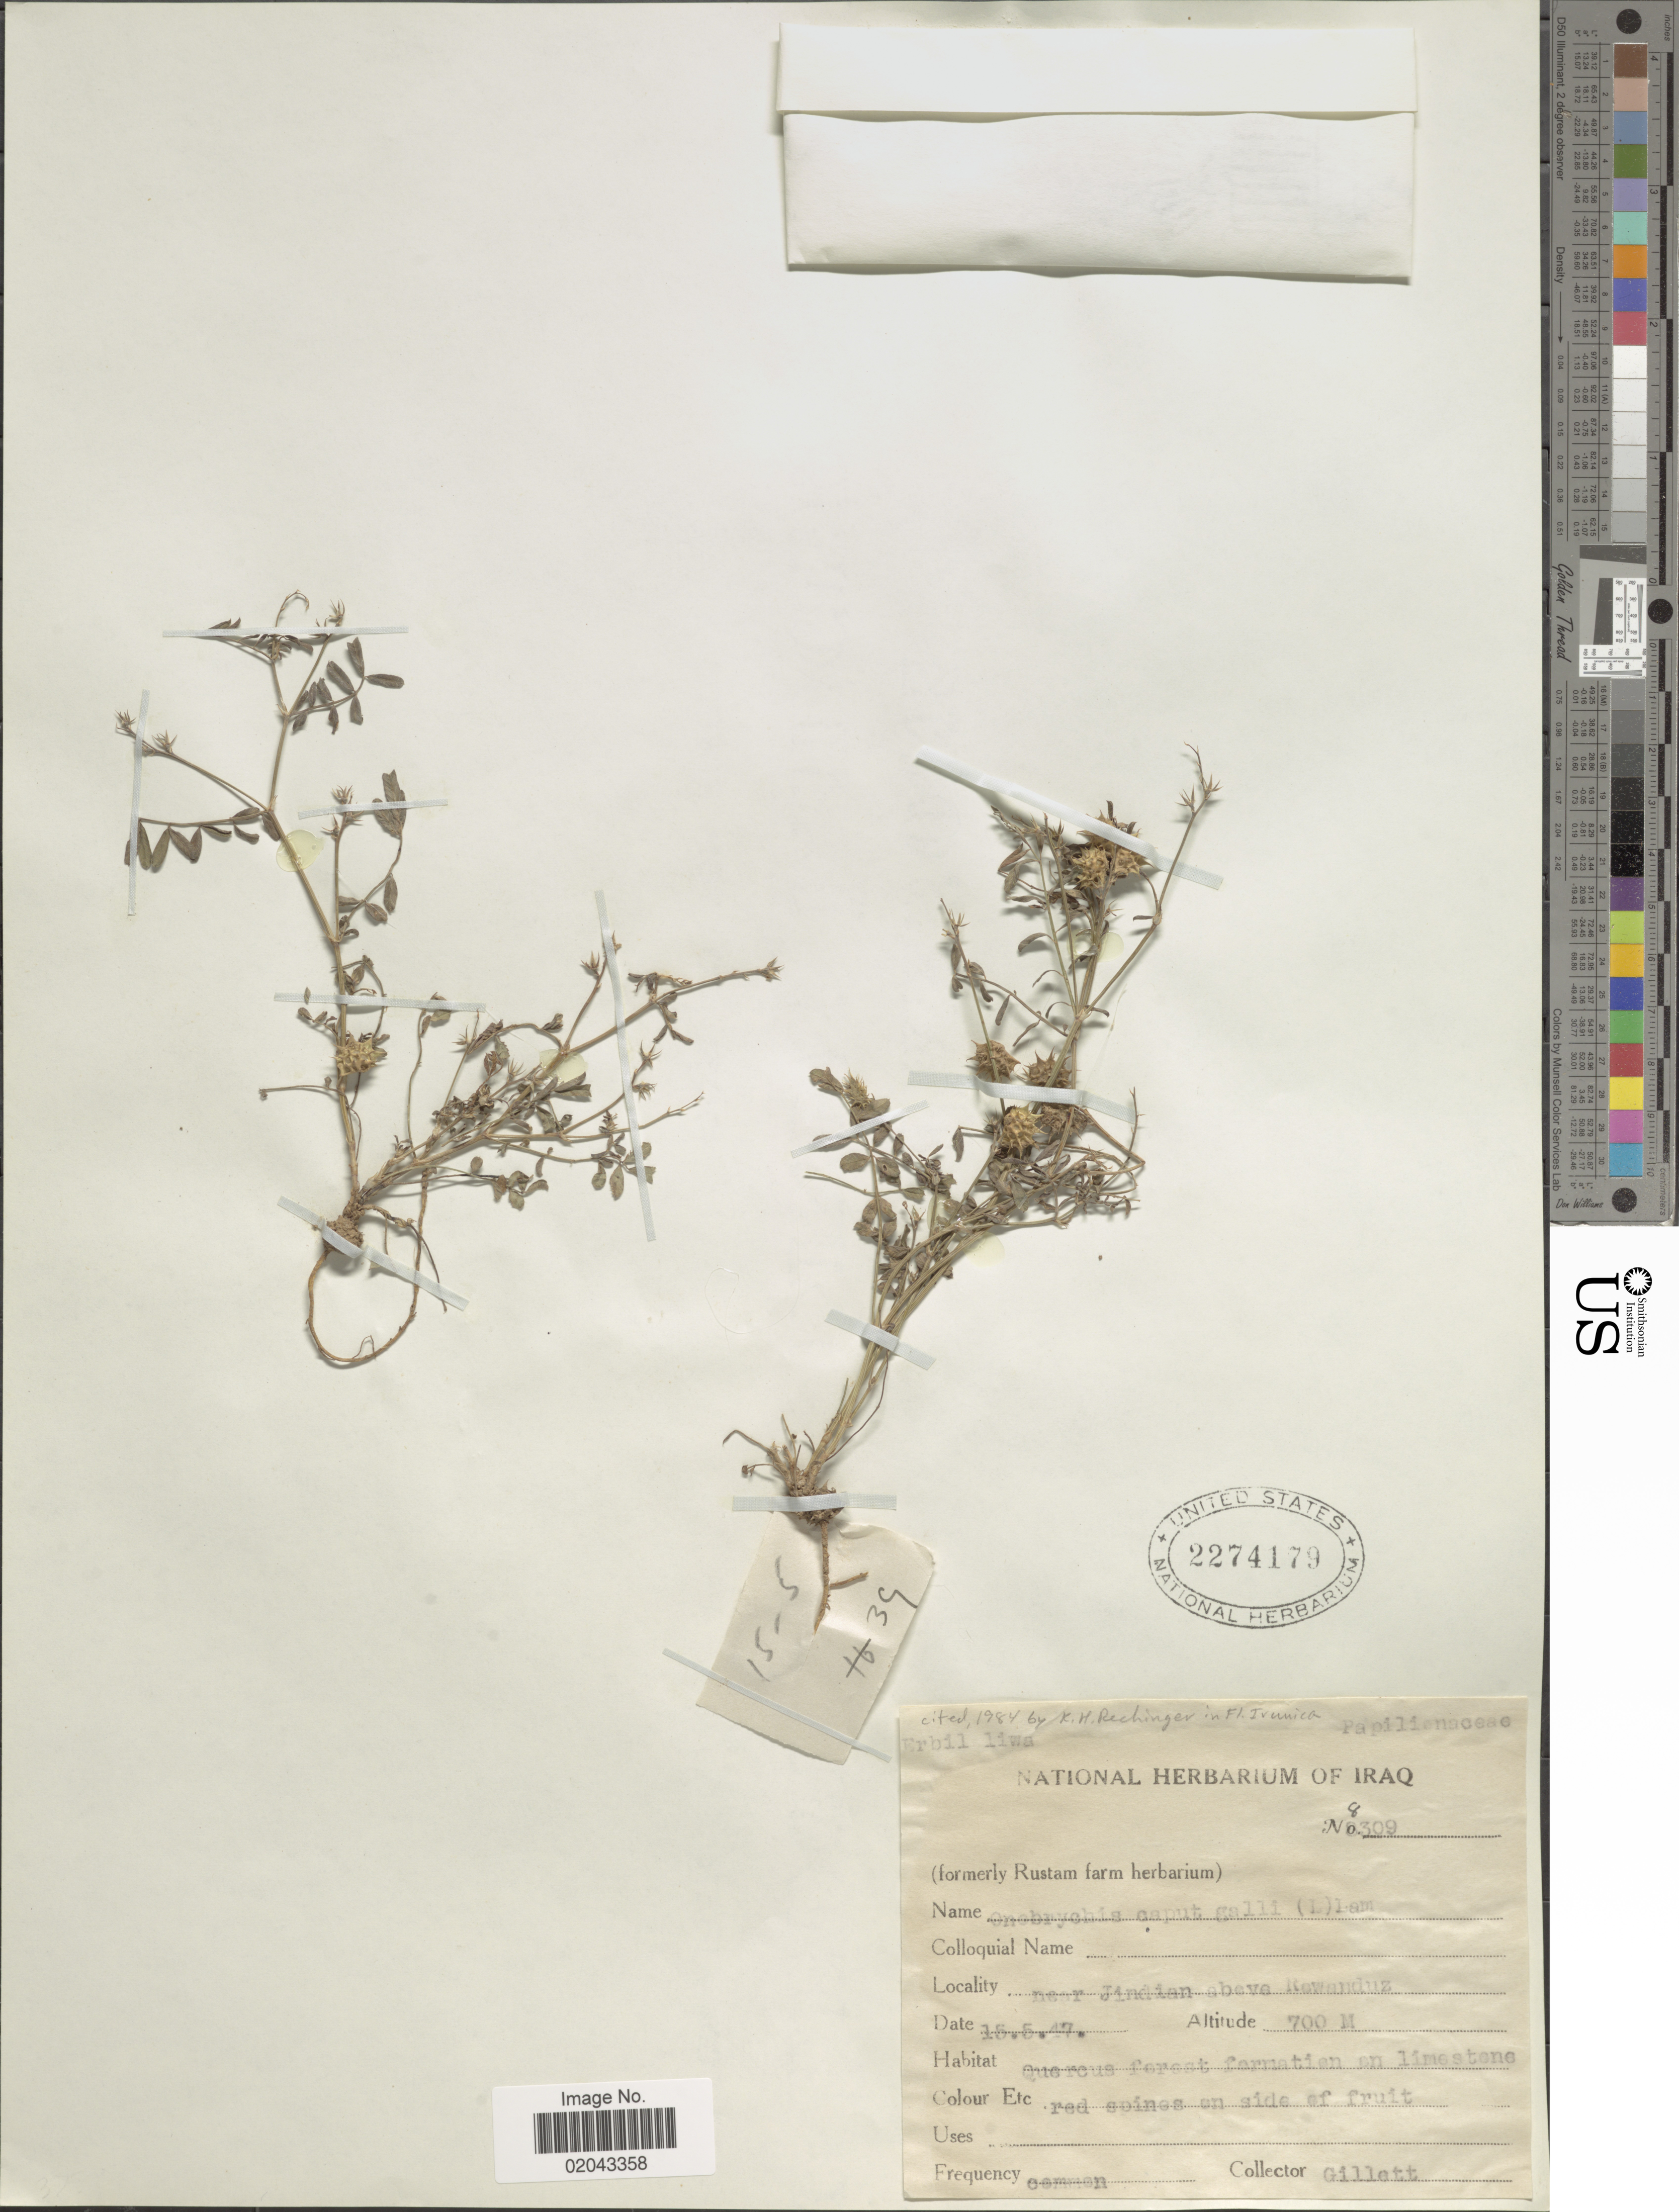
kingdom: Plantae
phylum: Tracheophyta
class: Magnoliopsida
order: Fabales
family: Fabaceae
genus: Onobrychis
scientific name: Onobrychis caput-galli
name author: (L.) Lam.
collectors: Gillett, --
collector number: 8309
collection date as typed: Transcribed d/m/y: 15/5/47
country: Iraq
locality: Near Jindian above Kewanduz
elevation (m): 700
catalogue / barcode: US 2274179